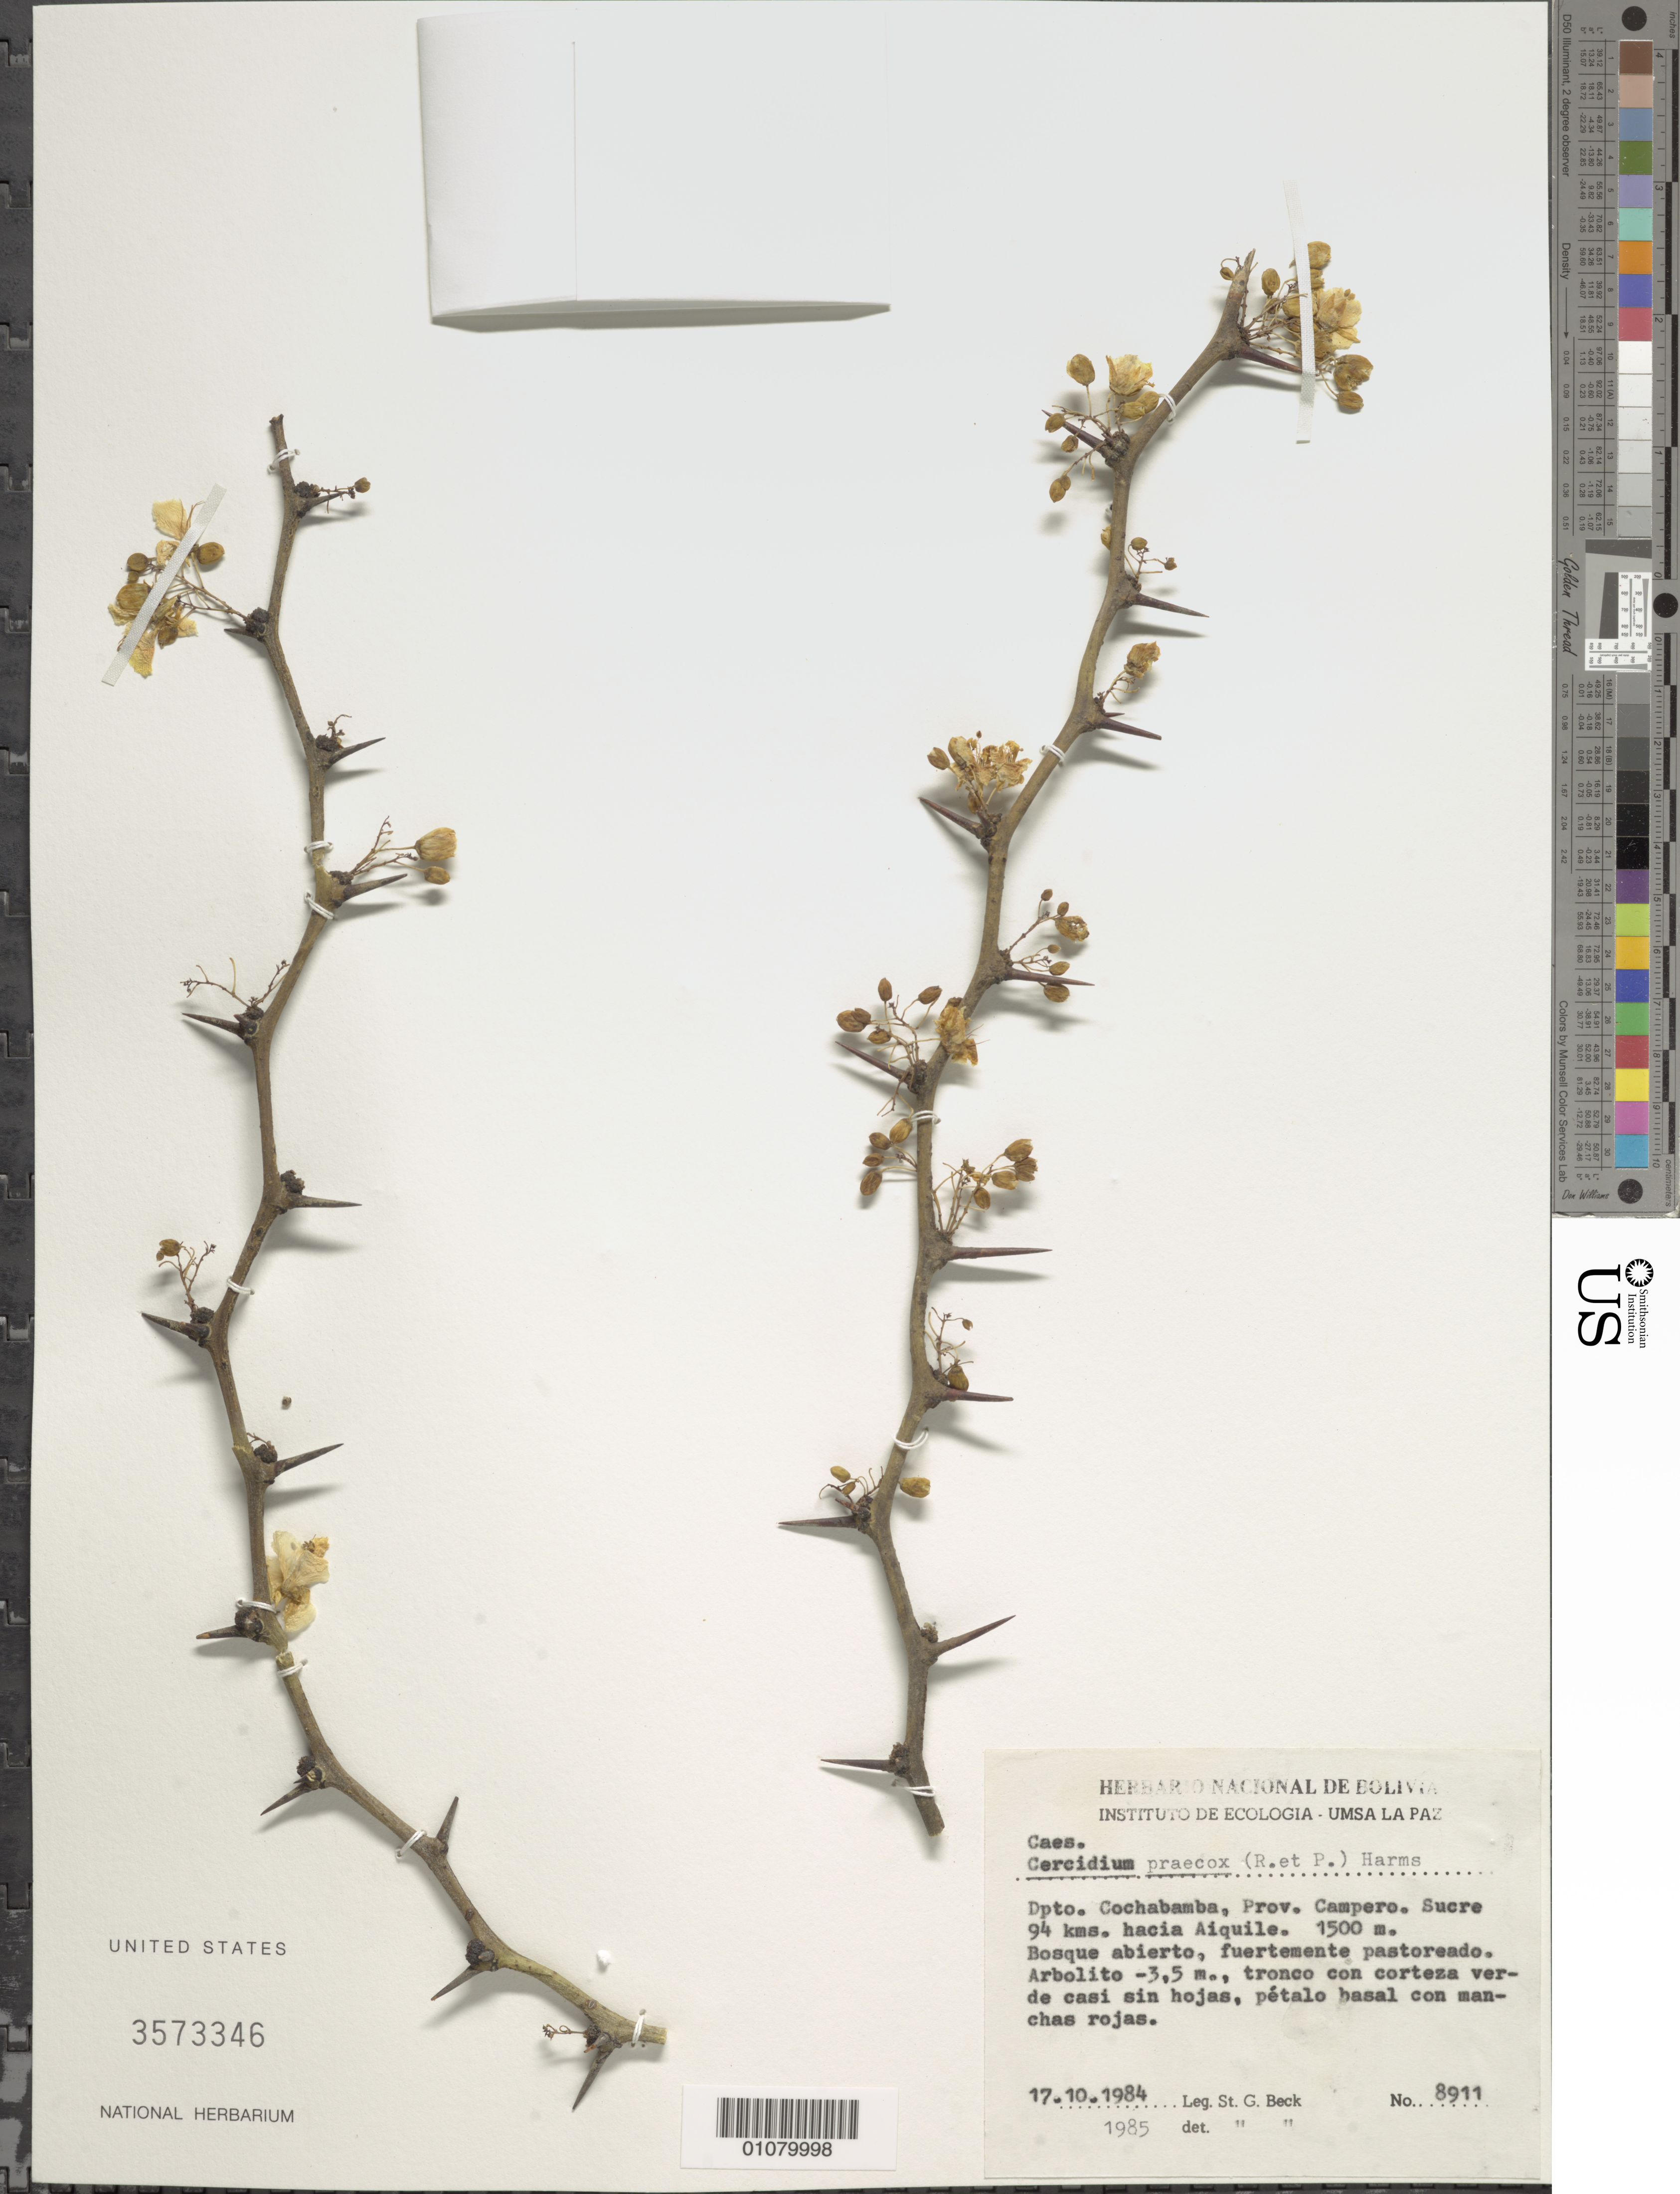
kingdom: Plantae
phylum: Tracheophyta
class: Magnoliopsida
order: Fabales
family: Fabaceae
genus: Parkinsonia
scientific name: Parkinsonia praecox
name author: (Ruiz & Pav.) J.E. Hawkins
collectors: S. G. Beck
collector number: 8911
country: Bolivia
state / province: Cochabamba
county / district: Campero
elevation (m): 1500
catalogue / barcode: US 3573356